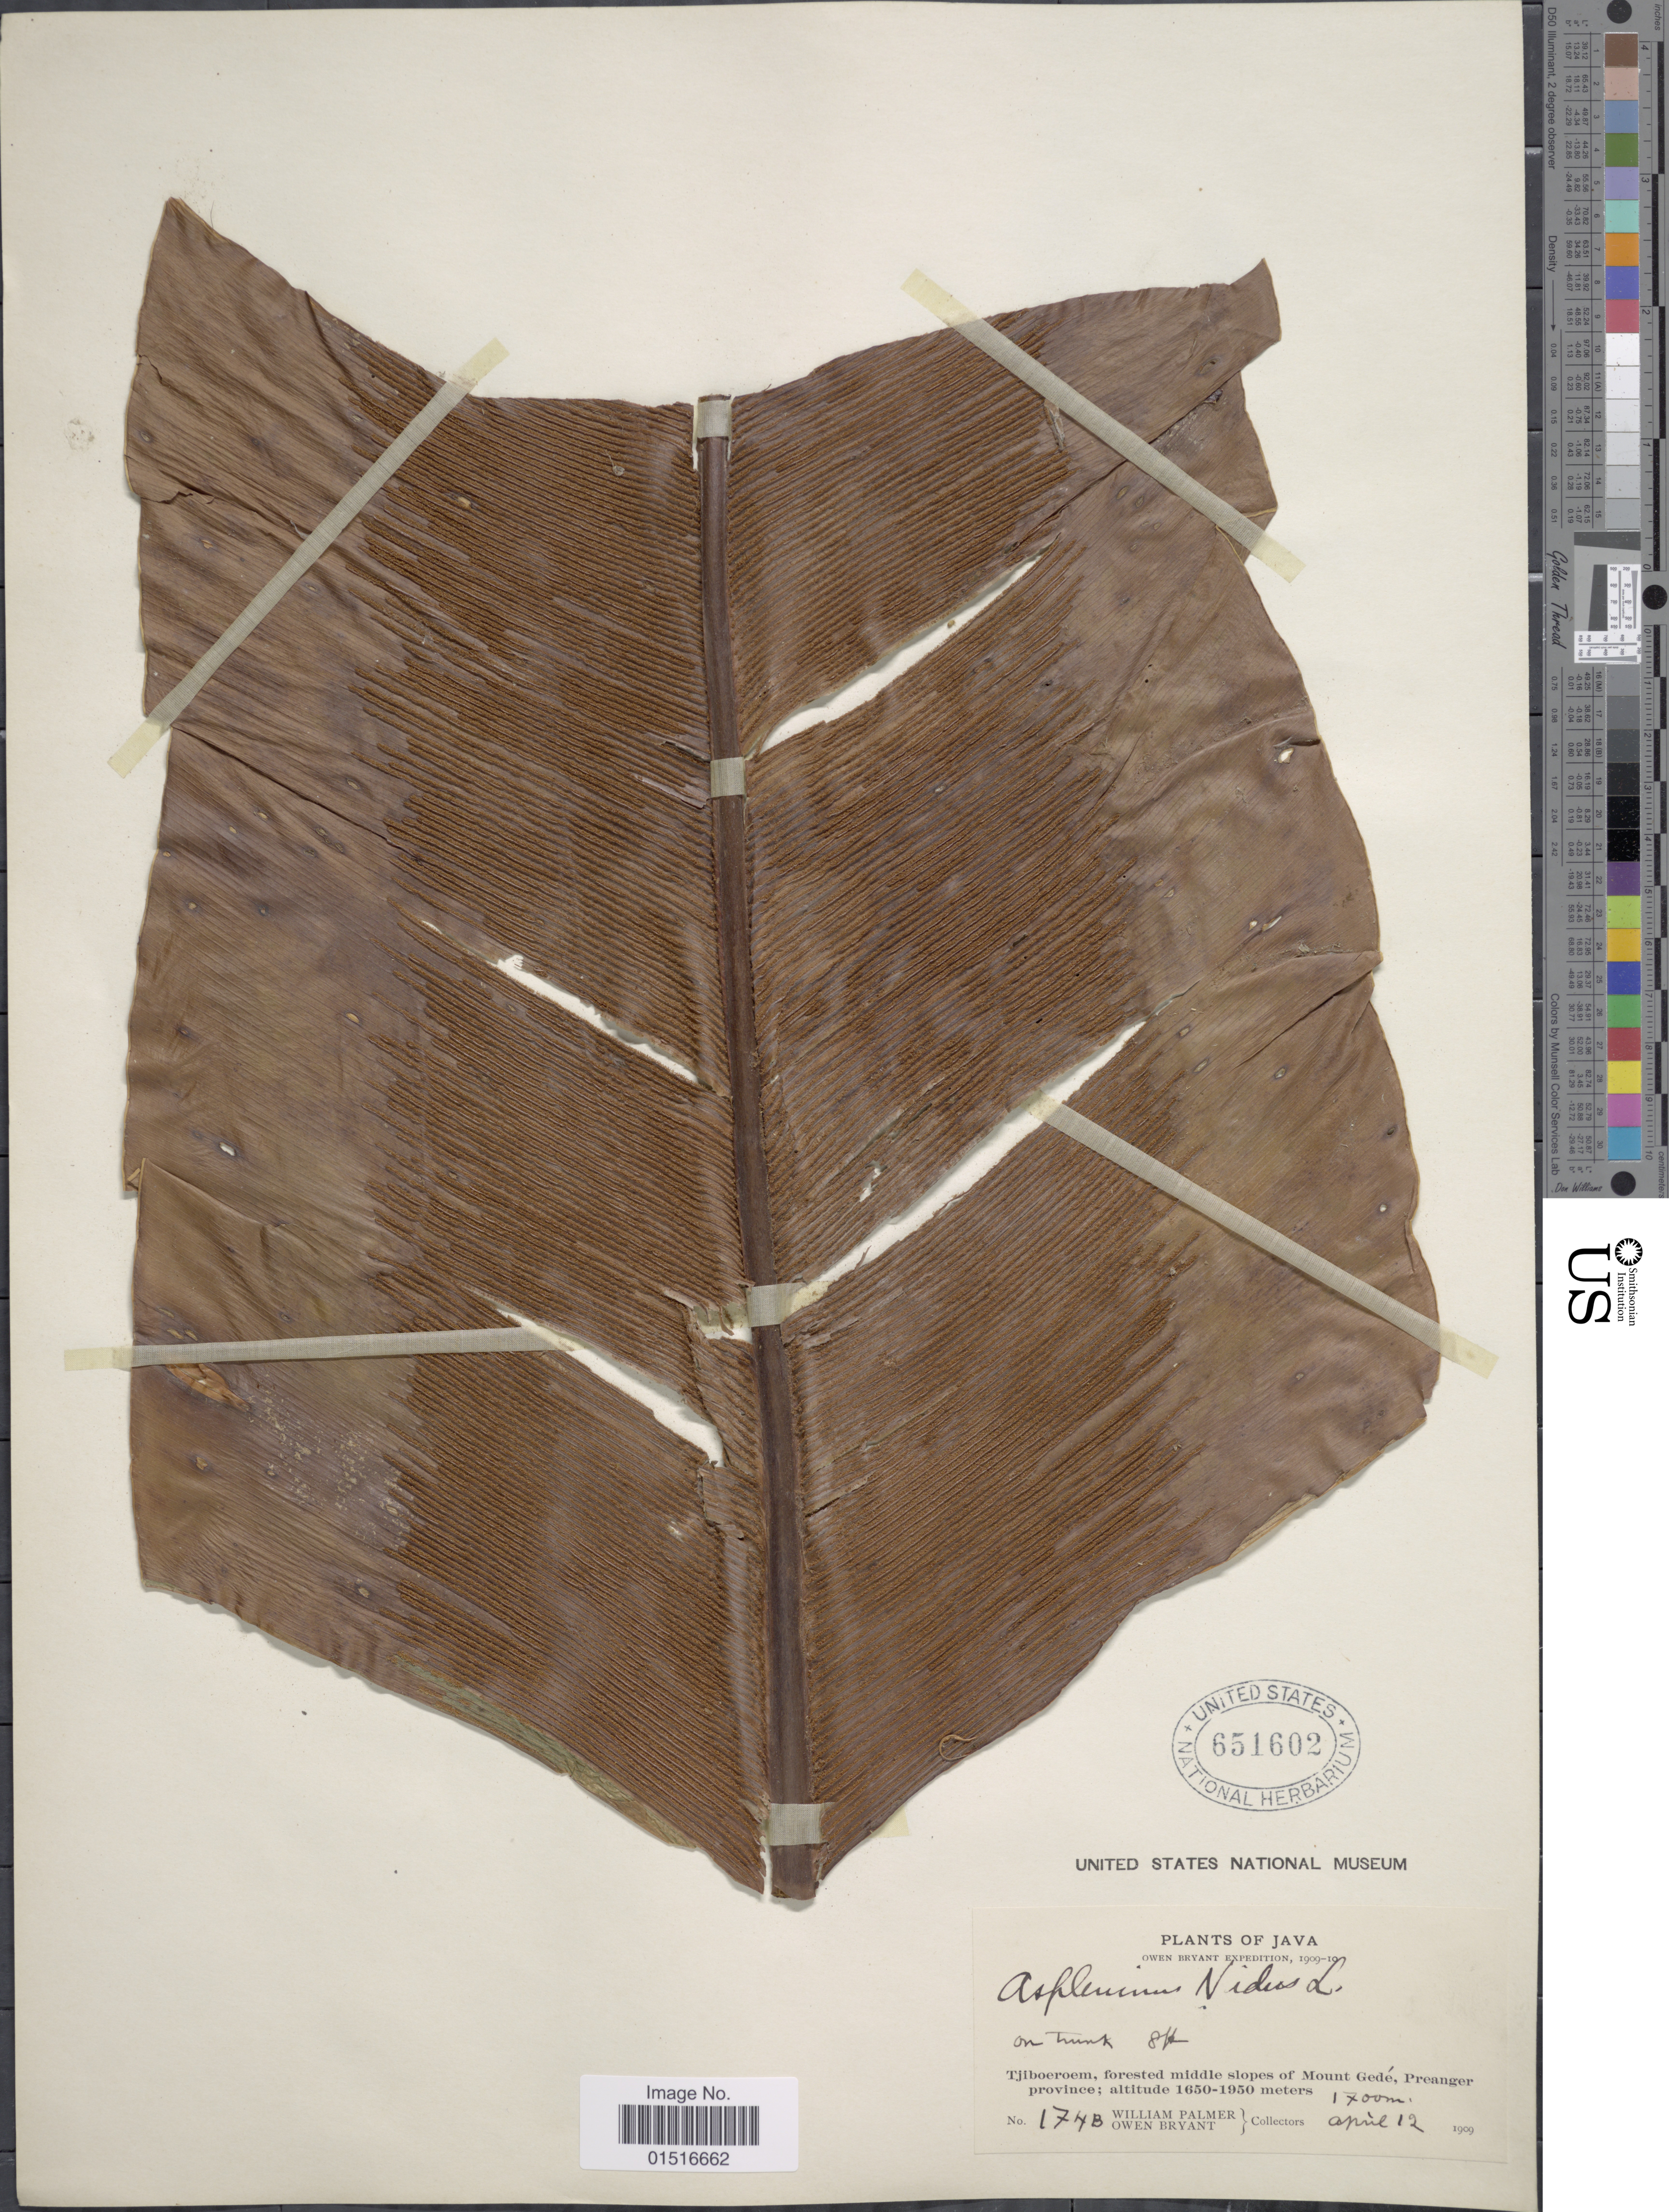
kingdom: Plantae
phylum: Tracheophyta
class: Polypodiopsida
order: Polypodiales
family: Aspleniaceae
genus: Asplenium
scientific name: Asplenium nidus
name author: L.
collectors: W. Palmer & O. Bryant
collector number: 1748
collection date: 1909-04-12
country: Indonesia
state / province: Java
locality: Tjiboeroem, forested middle slopes of Mount Gede, Preanger province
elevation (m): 1700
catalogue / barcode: US 651602